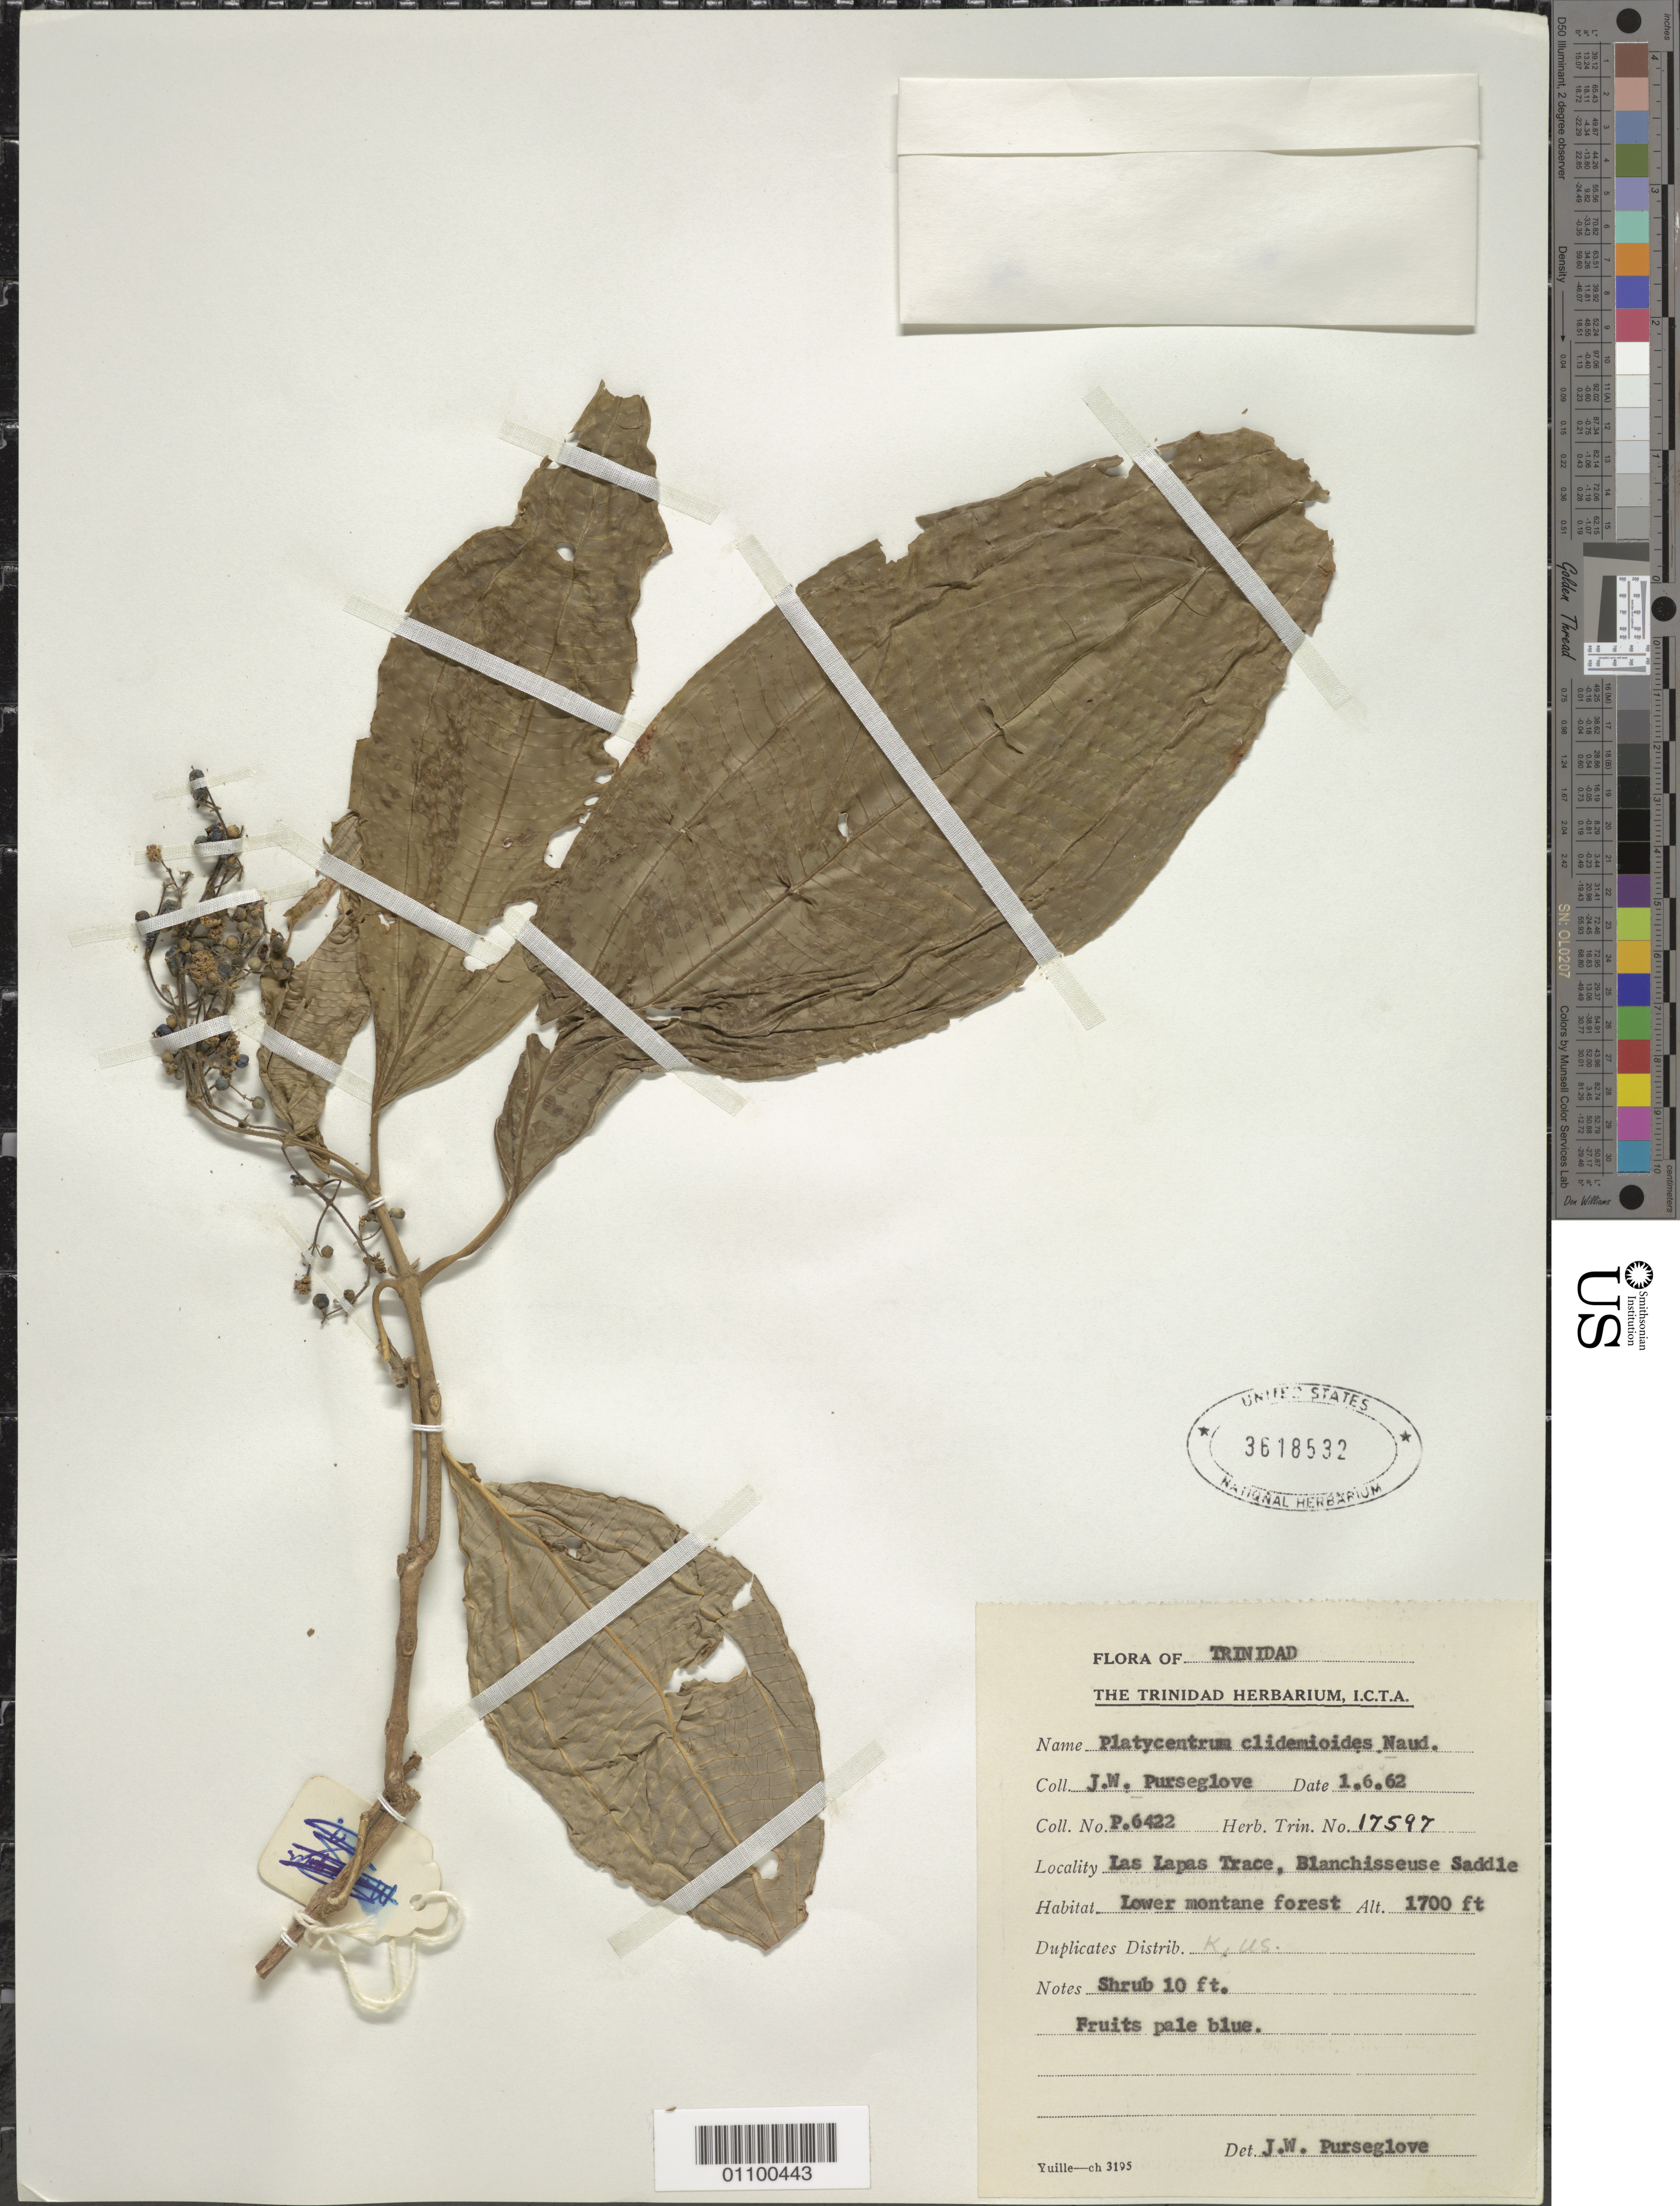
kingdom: Plantae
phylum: Tracheophyta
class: Magnoliopsida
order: Myrtales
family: Melastomataceae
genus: Platycentrum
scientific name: Platycentrum clidemioides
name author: Naudin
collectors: J. Purseglove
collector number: P.6422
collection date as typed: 06 Jan 1962 or 01 Jun 1962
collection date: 1962-01-06 or 1962-06-01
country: Trinidad and Tobago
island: Trinidad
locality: Las Lapas Trace, Blanchisseuse Saddle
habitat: Herb. Trin No. 17597 | lower montane forest |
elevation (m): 518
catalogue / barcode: US 3618532